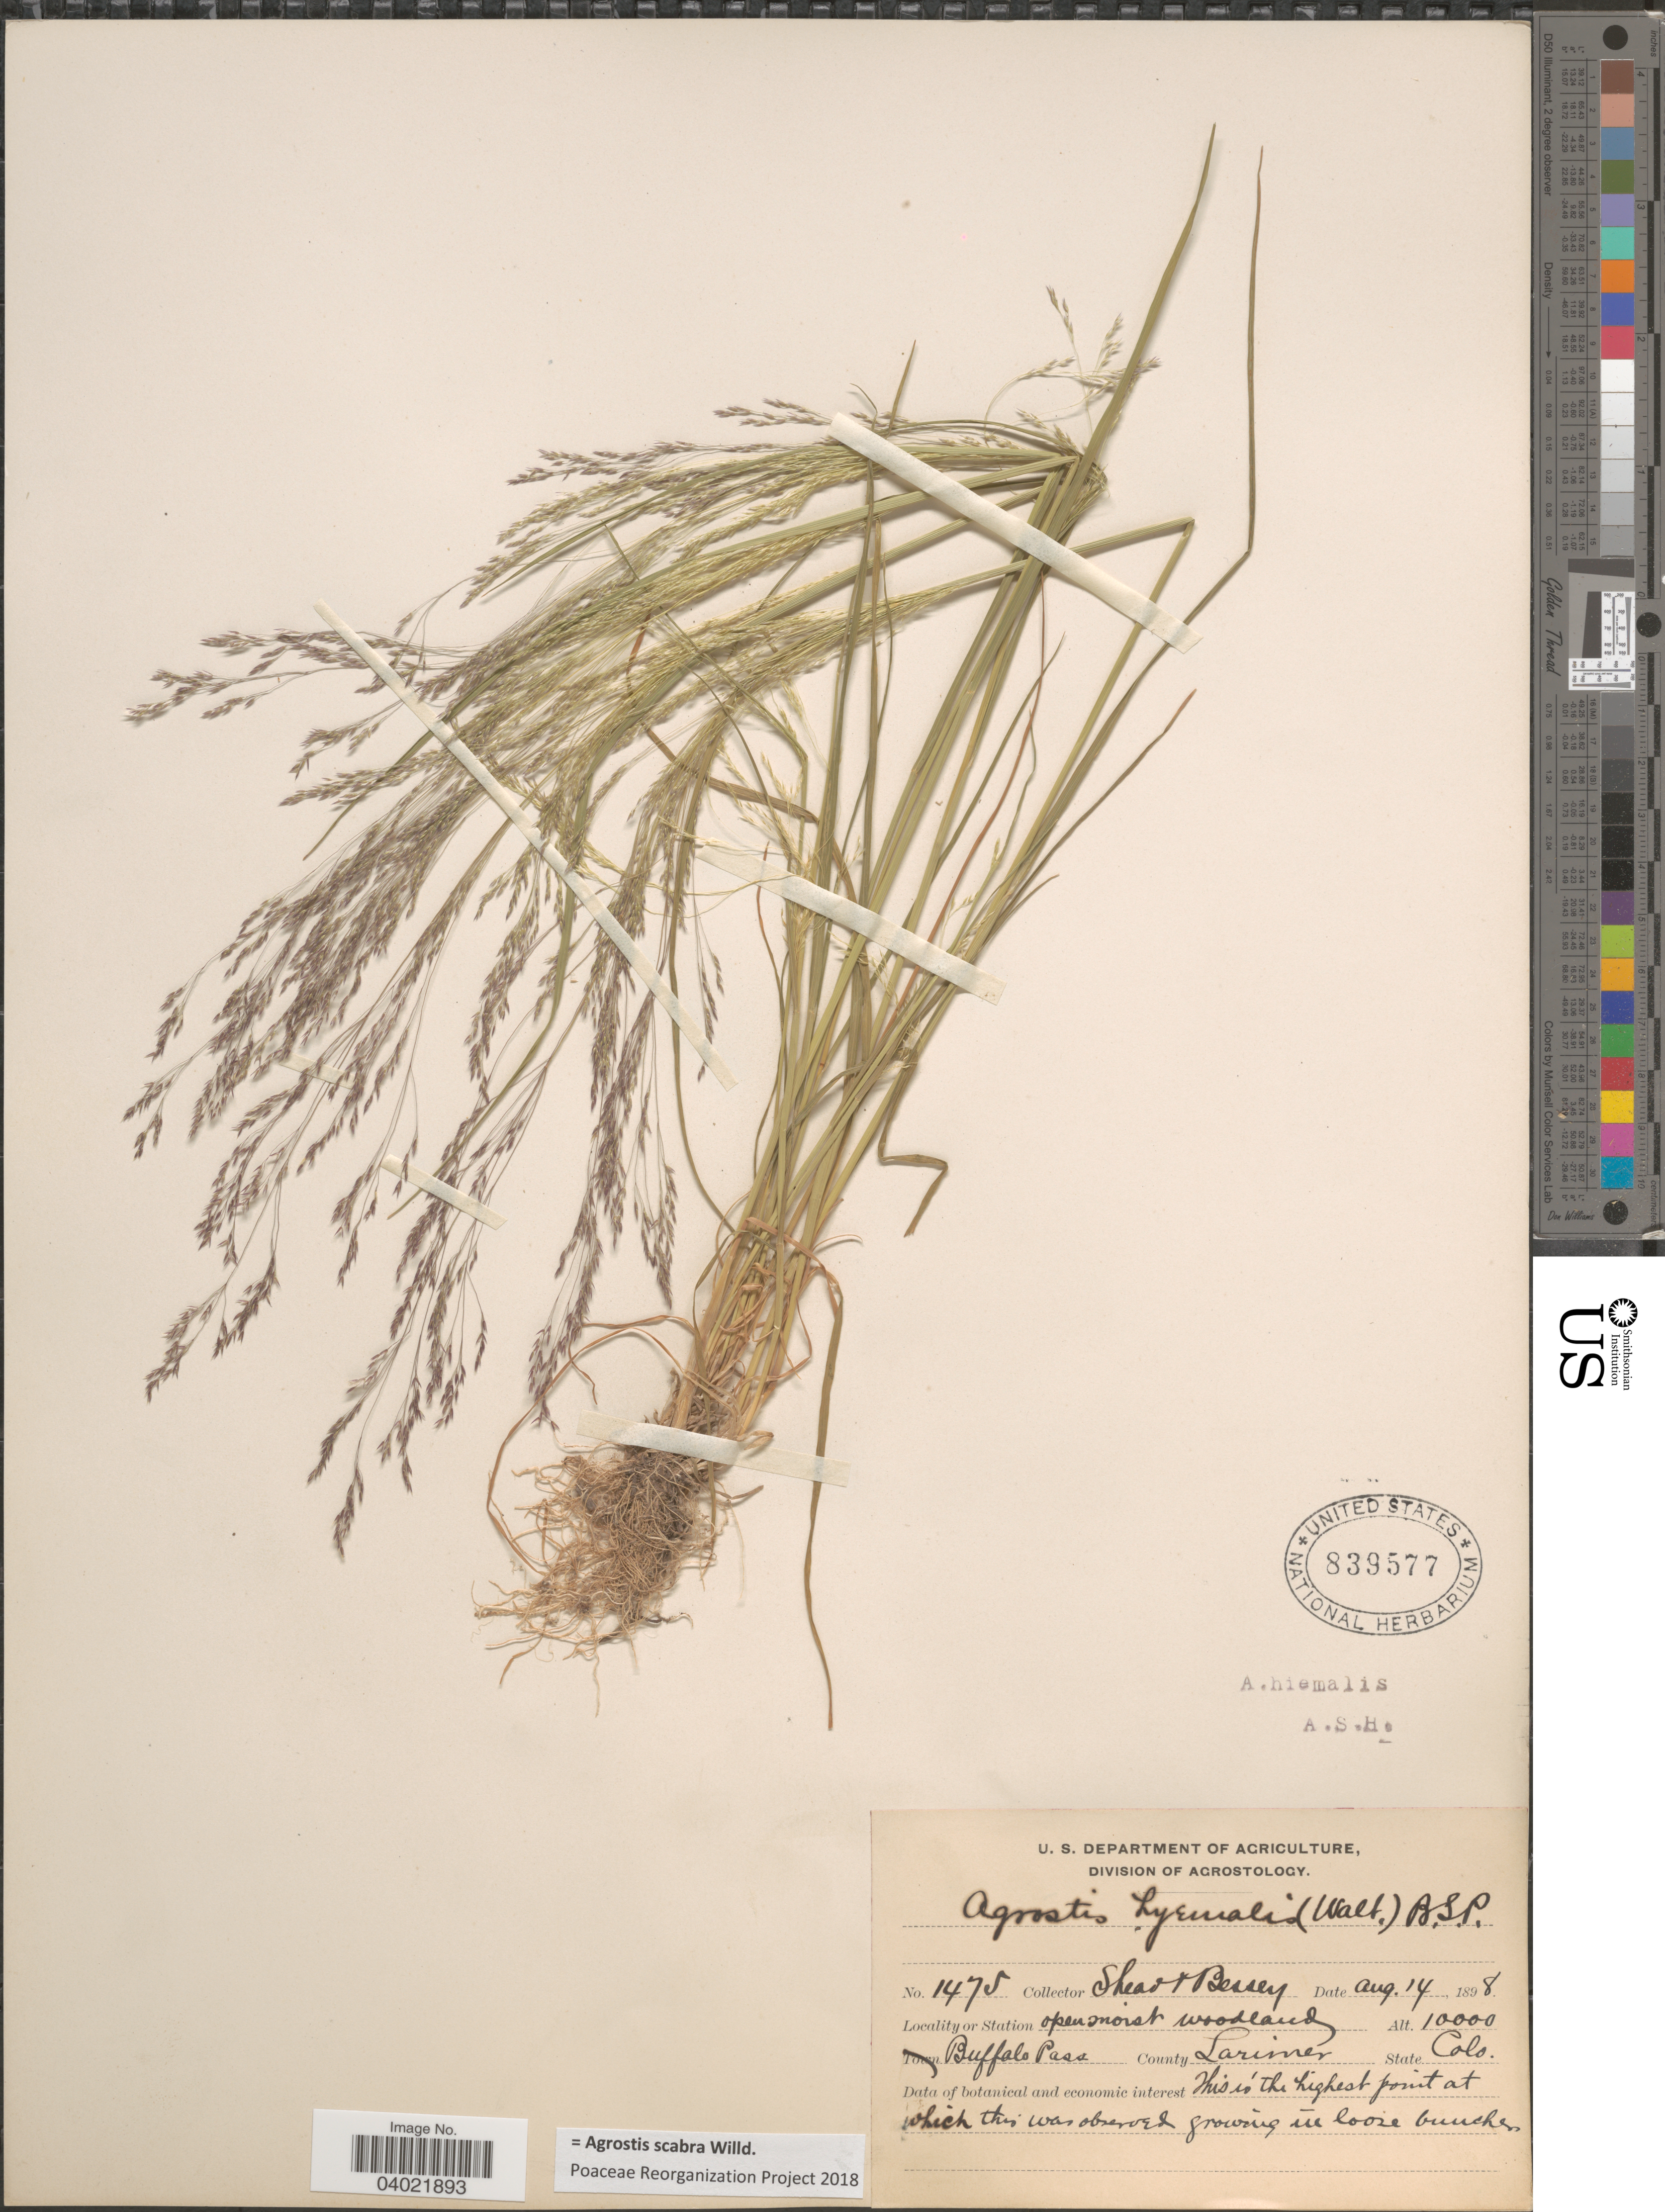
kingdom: Plantae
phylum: Tracheophyta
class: Liliopsida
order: Poales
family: Poaceae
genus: Agrostis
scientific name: Agrostis scabra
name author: Willd.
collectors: -- Shear & -. Bessey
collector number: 1475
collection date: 1898-08-14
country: United States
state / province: Colorado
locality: Buffalo Pass. County Larimer.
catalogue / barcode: US 839577